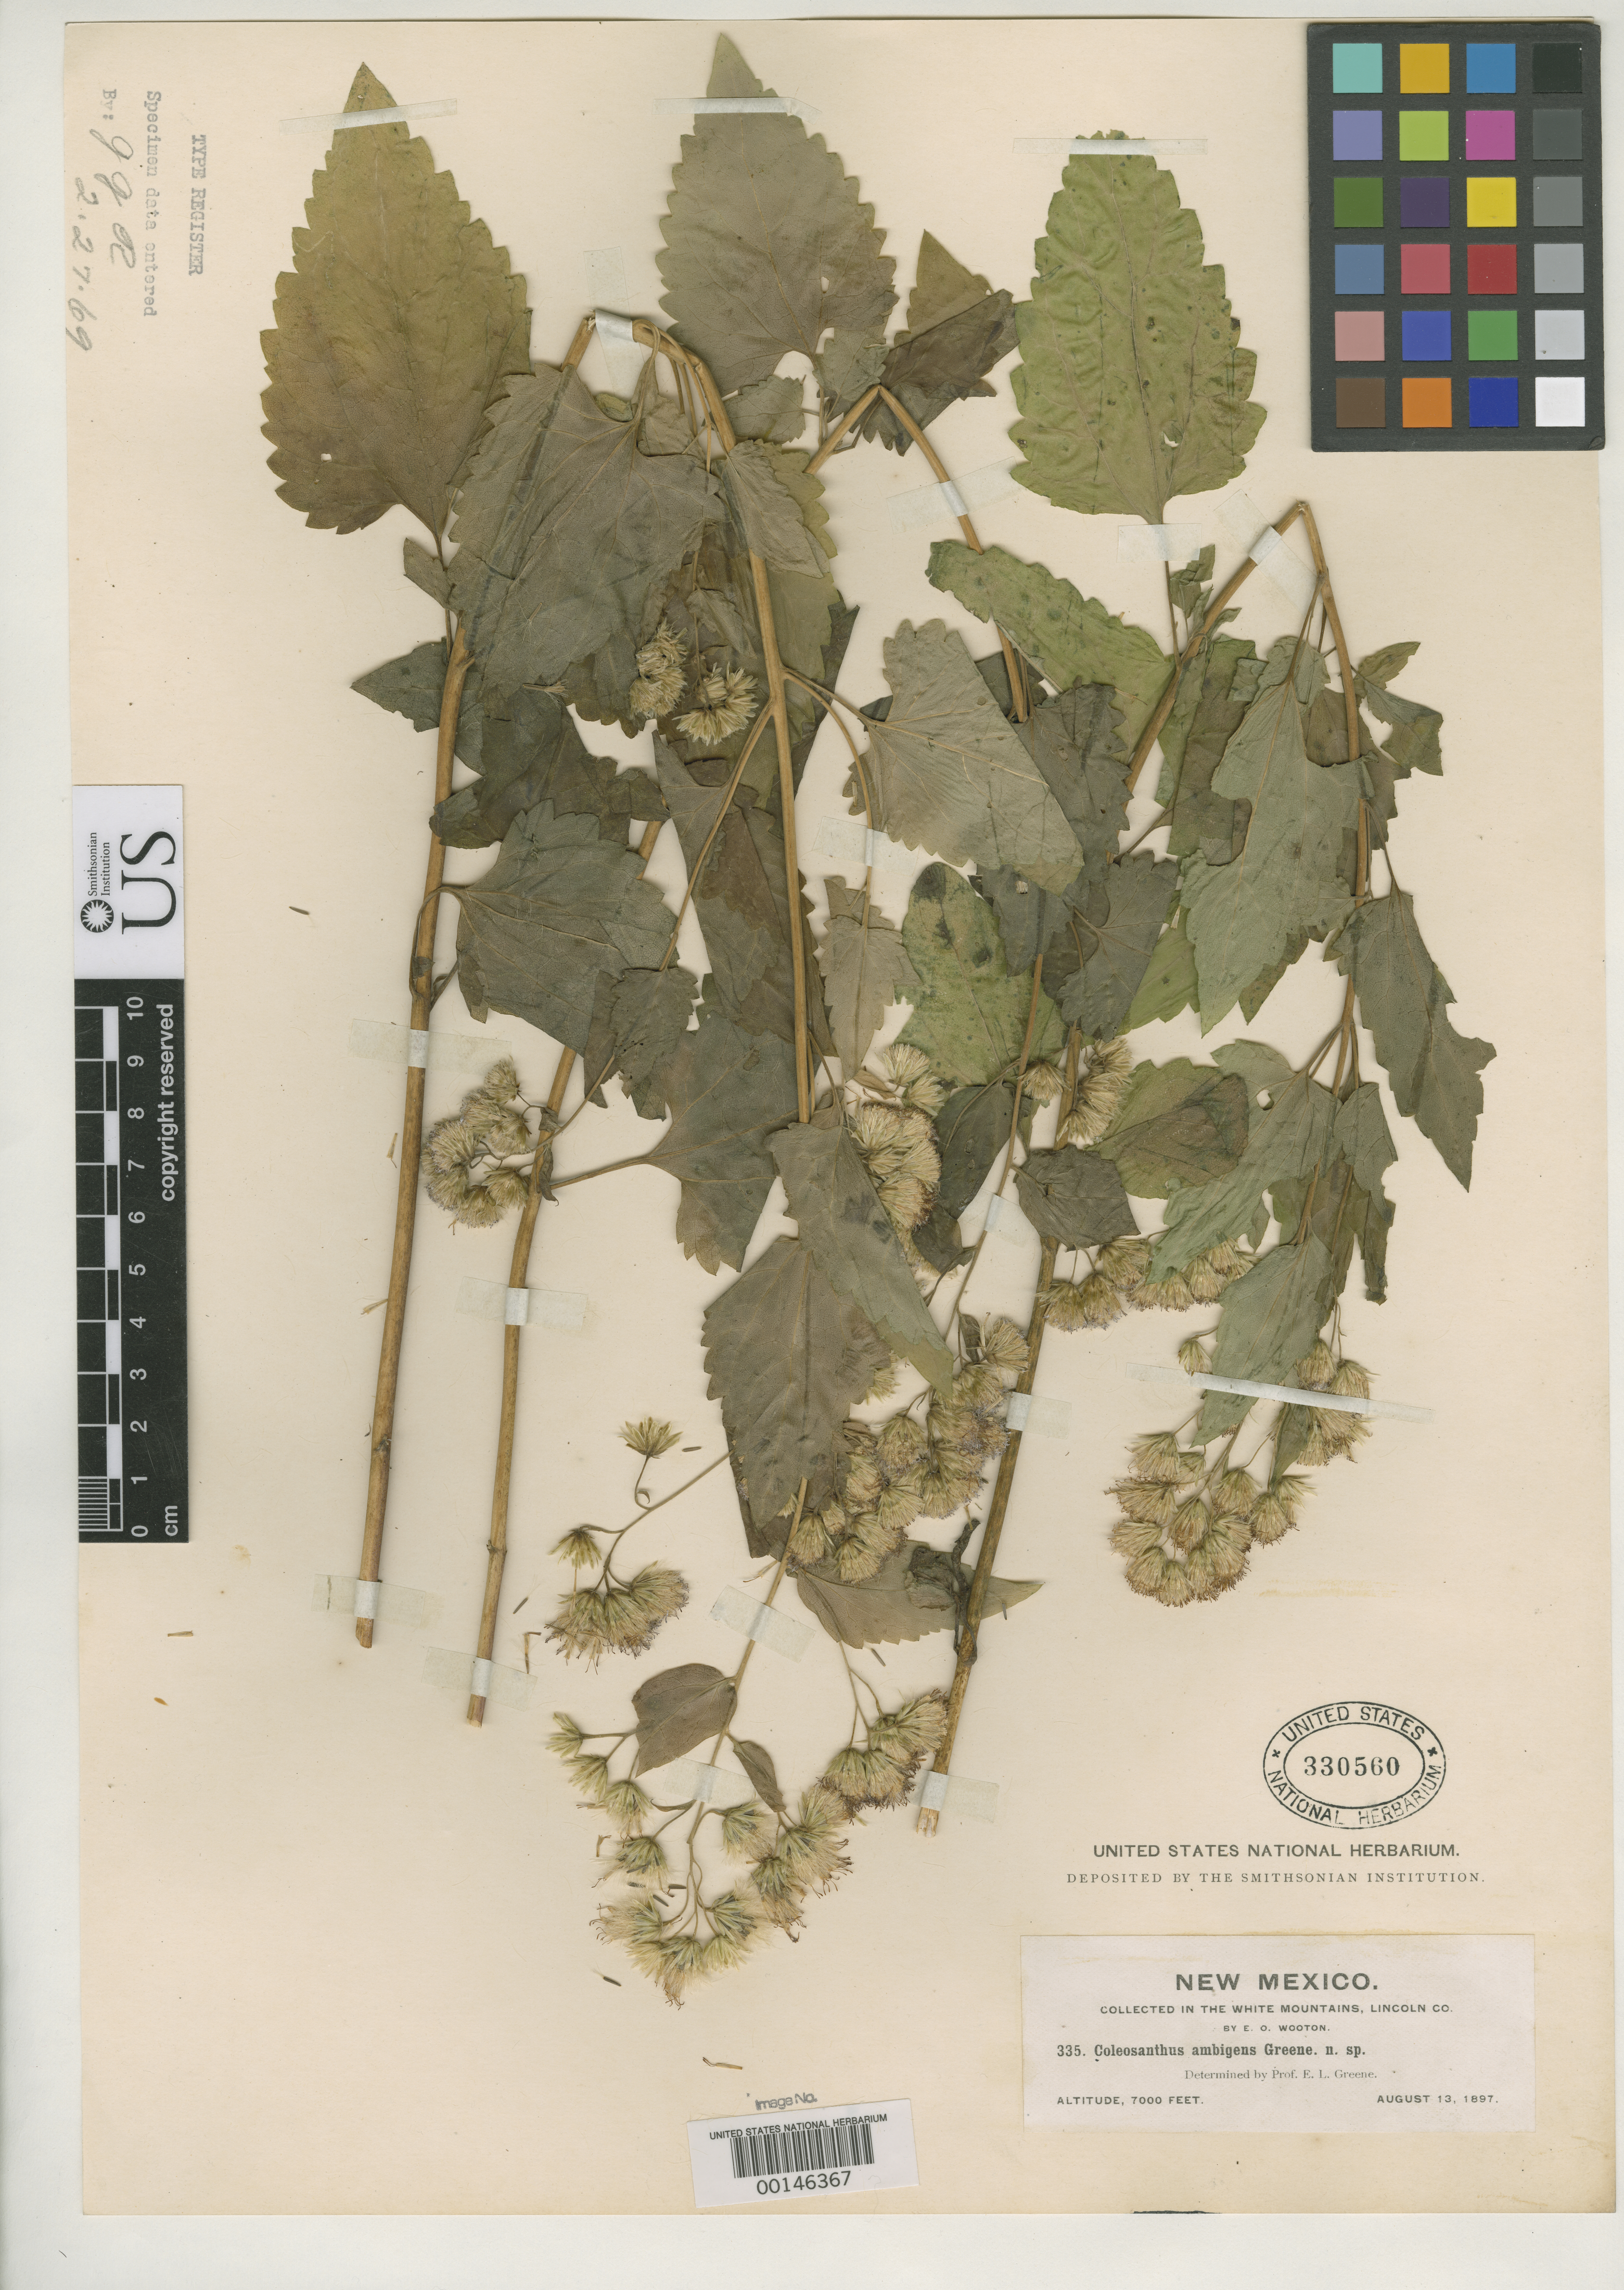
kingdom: Plantae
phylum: Tracheophyta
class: Magnoliopsida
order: Asterales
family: Asteraceae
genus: Coleosanthus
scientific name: Coleosanthus ambigens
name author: Greene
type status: Type Collection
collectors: E. O. Wooton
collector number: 335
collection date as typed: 13 Aug 1897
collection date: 1897-08-13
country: United States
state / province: New Mexico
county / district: Lincoln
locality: White Mountains.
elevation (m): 2134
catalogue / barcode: US 330560